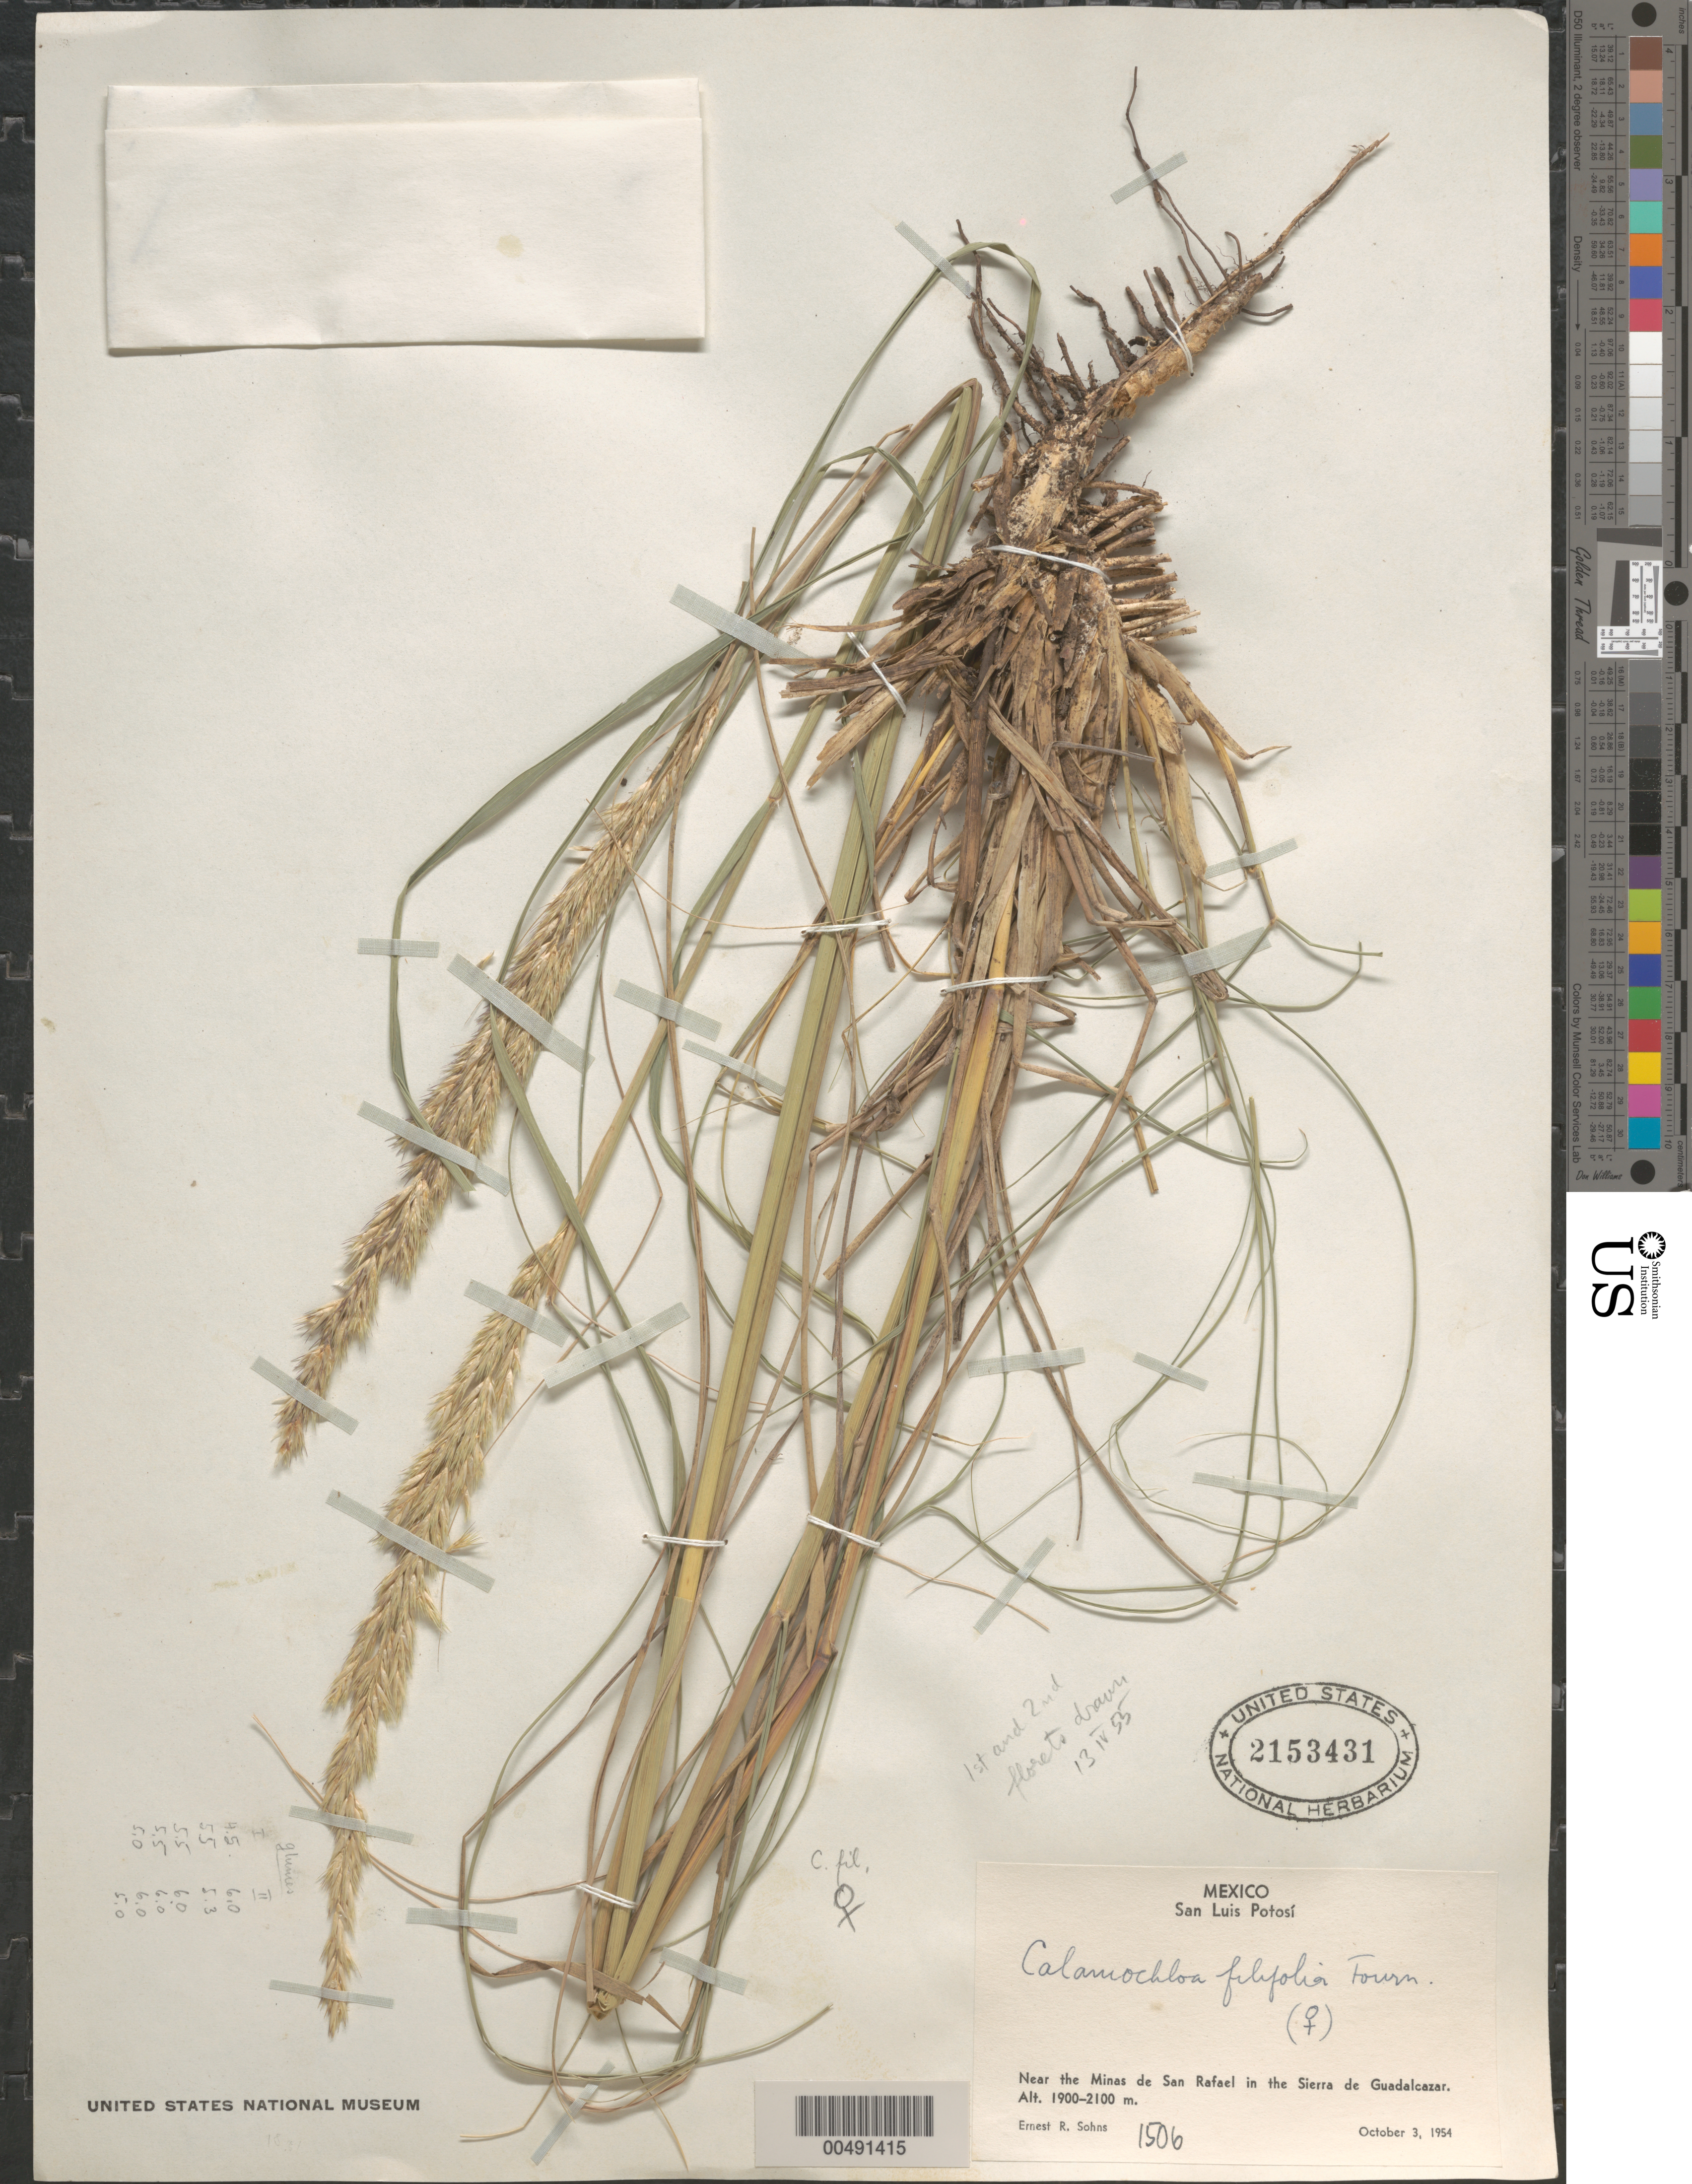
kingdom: Plantae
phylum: Tracheophyta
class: Liliopsida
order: Poales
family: Poaceae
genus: Sohnsia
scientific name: Sohnsia filifolia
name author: (E. Fourn.) Airy Shaw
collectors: E. R. Sohns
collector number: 1506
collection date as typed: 3 Oct 1954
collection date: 1954-10-03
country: Mexico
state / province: San Luis Potosi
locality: Near the Minas de San Rafael in the Sierra de Guadalcazar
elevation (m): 1900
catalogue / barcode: US 2153431